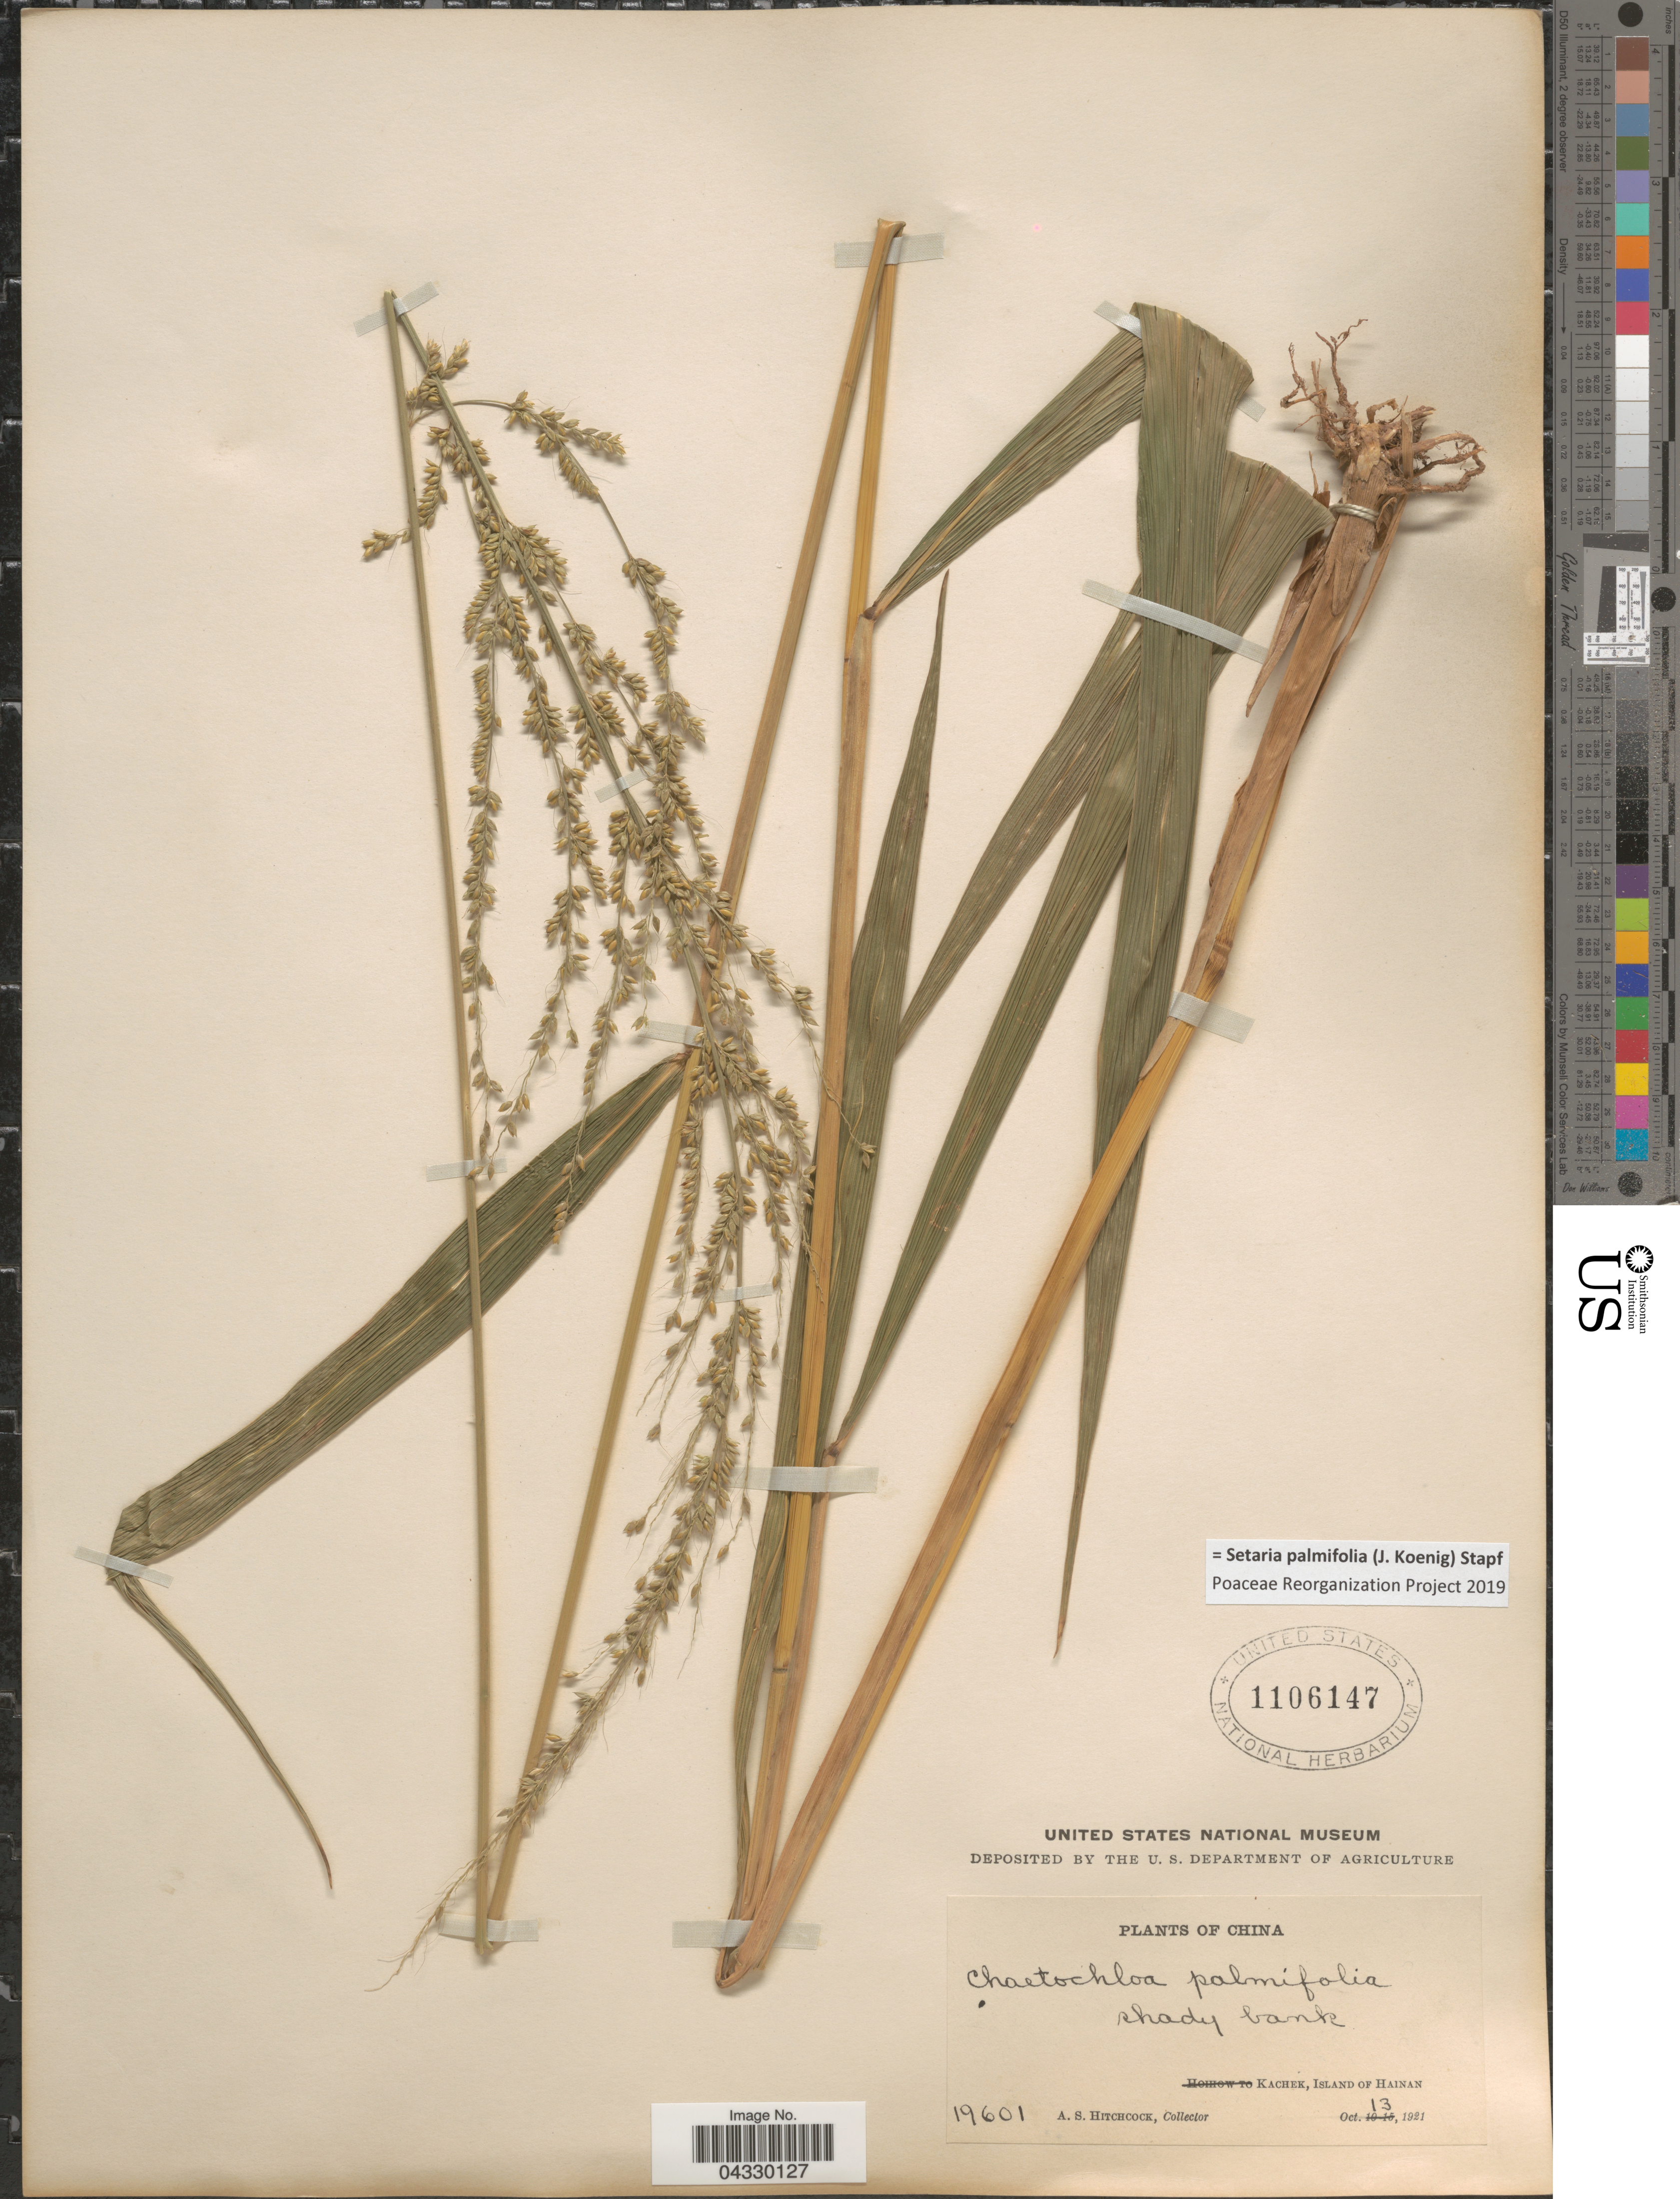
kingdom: Plantae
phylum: Tracheophyta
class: Liliopsida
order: Poales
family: Poaceae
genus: Setaria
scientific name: Setaria palmifolia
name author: (J. Koenig) Stapf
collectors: A. S. Hitchcock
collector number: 19601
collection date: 1921-10-13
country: China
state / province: Hainan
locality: Kachek, Island of Hainan.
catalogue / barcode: US 1106147